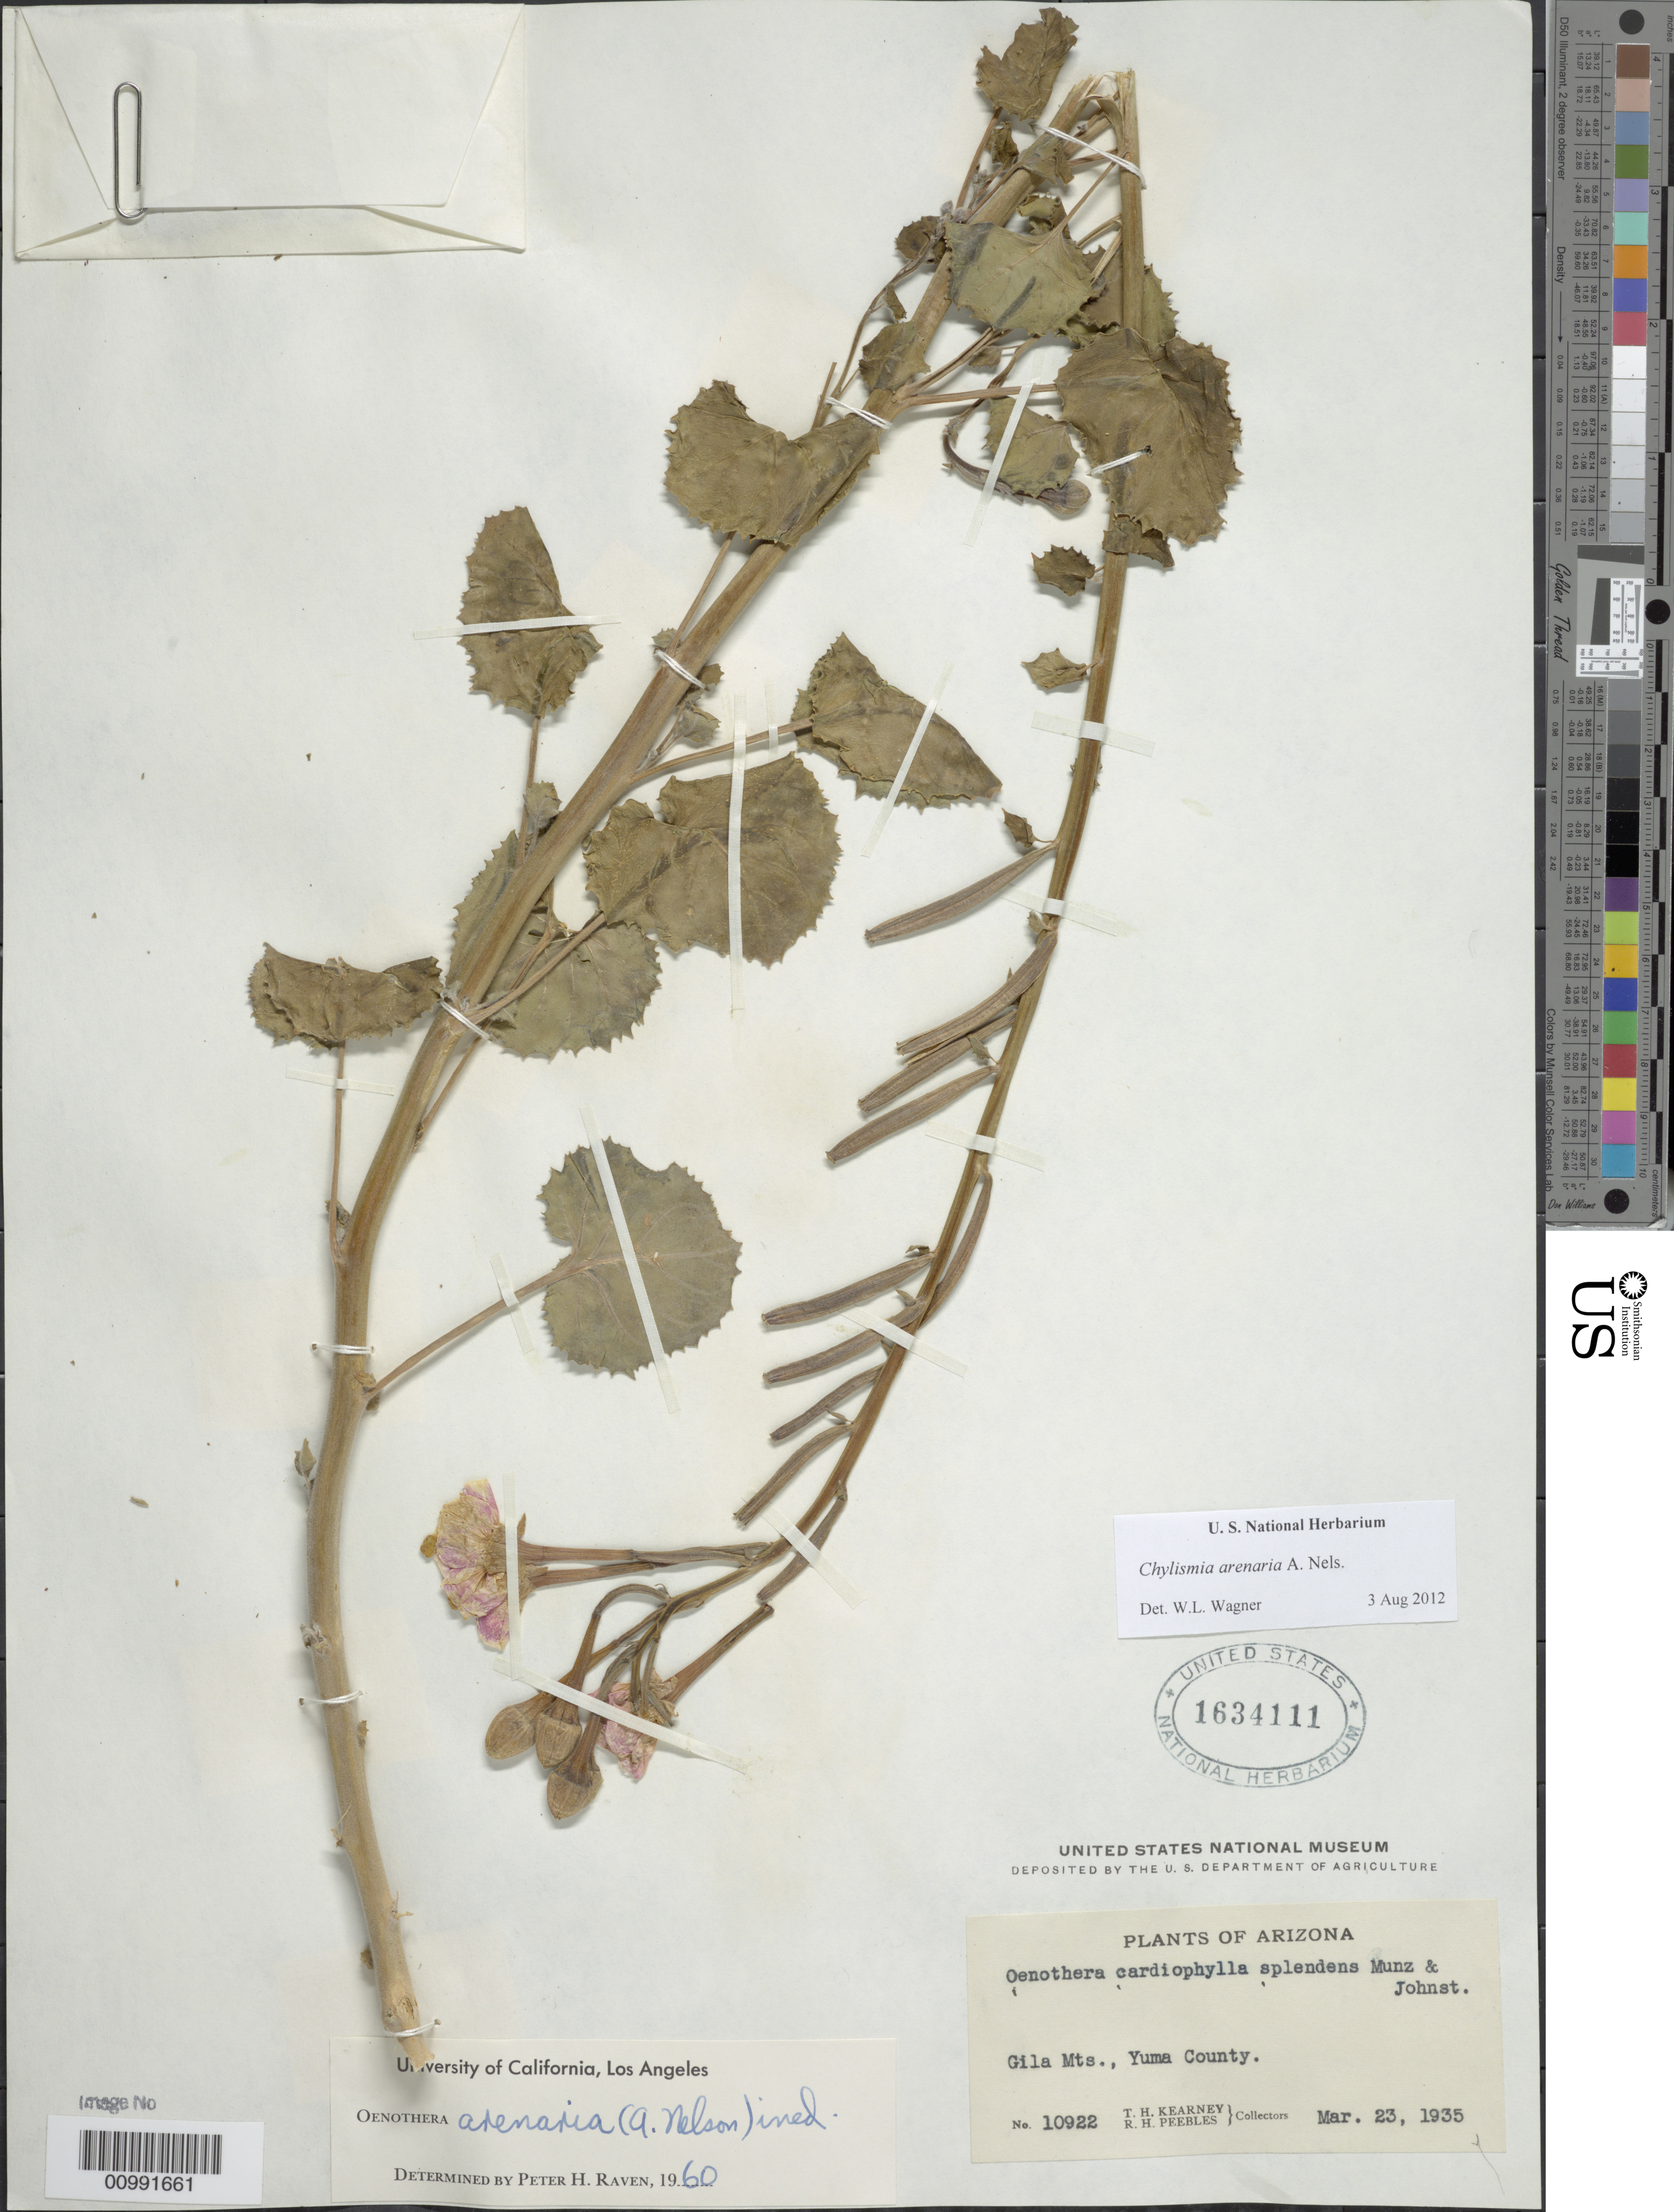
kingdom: Plantae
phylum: Tracheophyta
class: Magnoliopsida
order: Myrtales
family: Onagraceae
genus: Chylismia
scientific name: Chylismia arenaria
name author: A. Nelson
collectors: T. H. Kearney & R. H. Peebles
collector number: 10922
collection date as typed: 23 Mar 1935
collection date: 1935-03-23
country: United States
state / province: Arizona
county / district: Yuma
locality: Gila Mountains.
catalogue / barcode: US 1634111